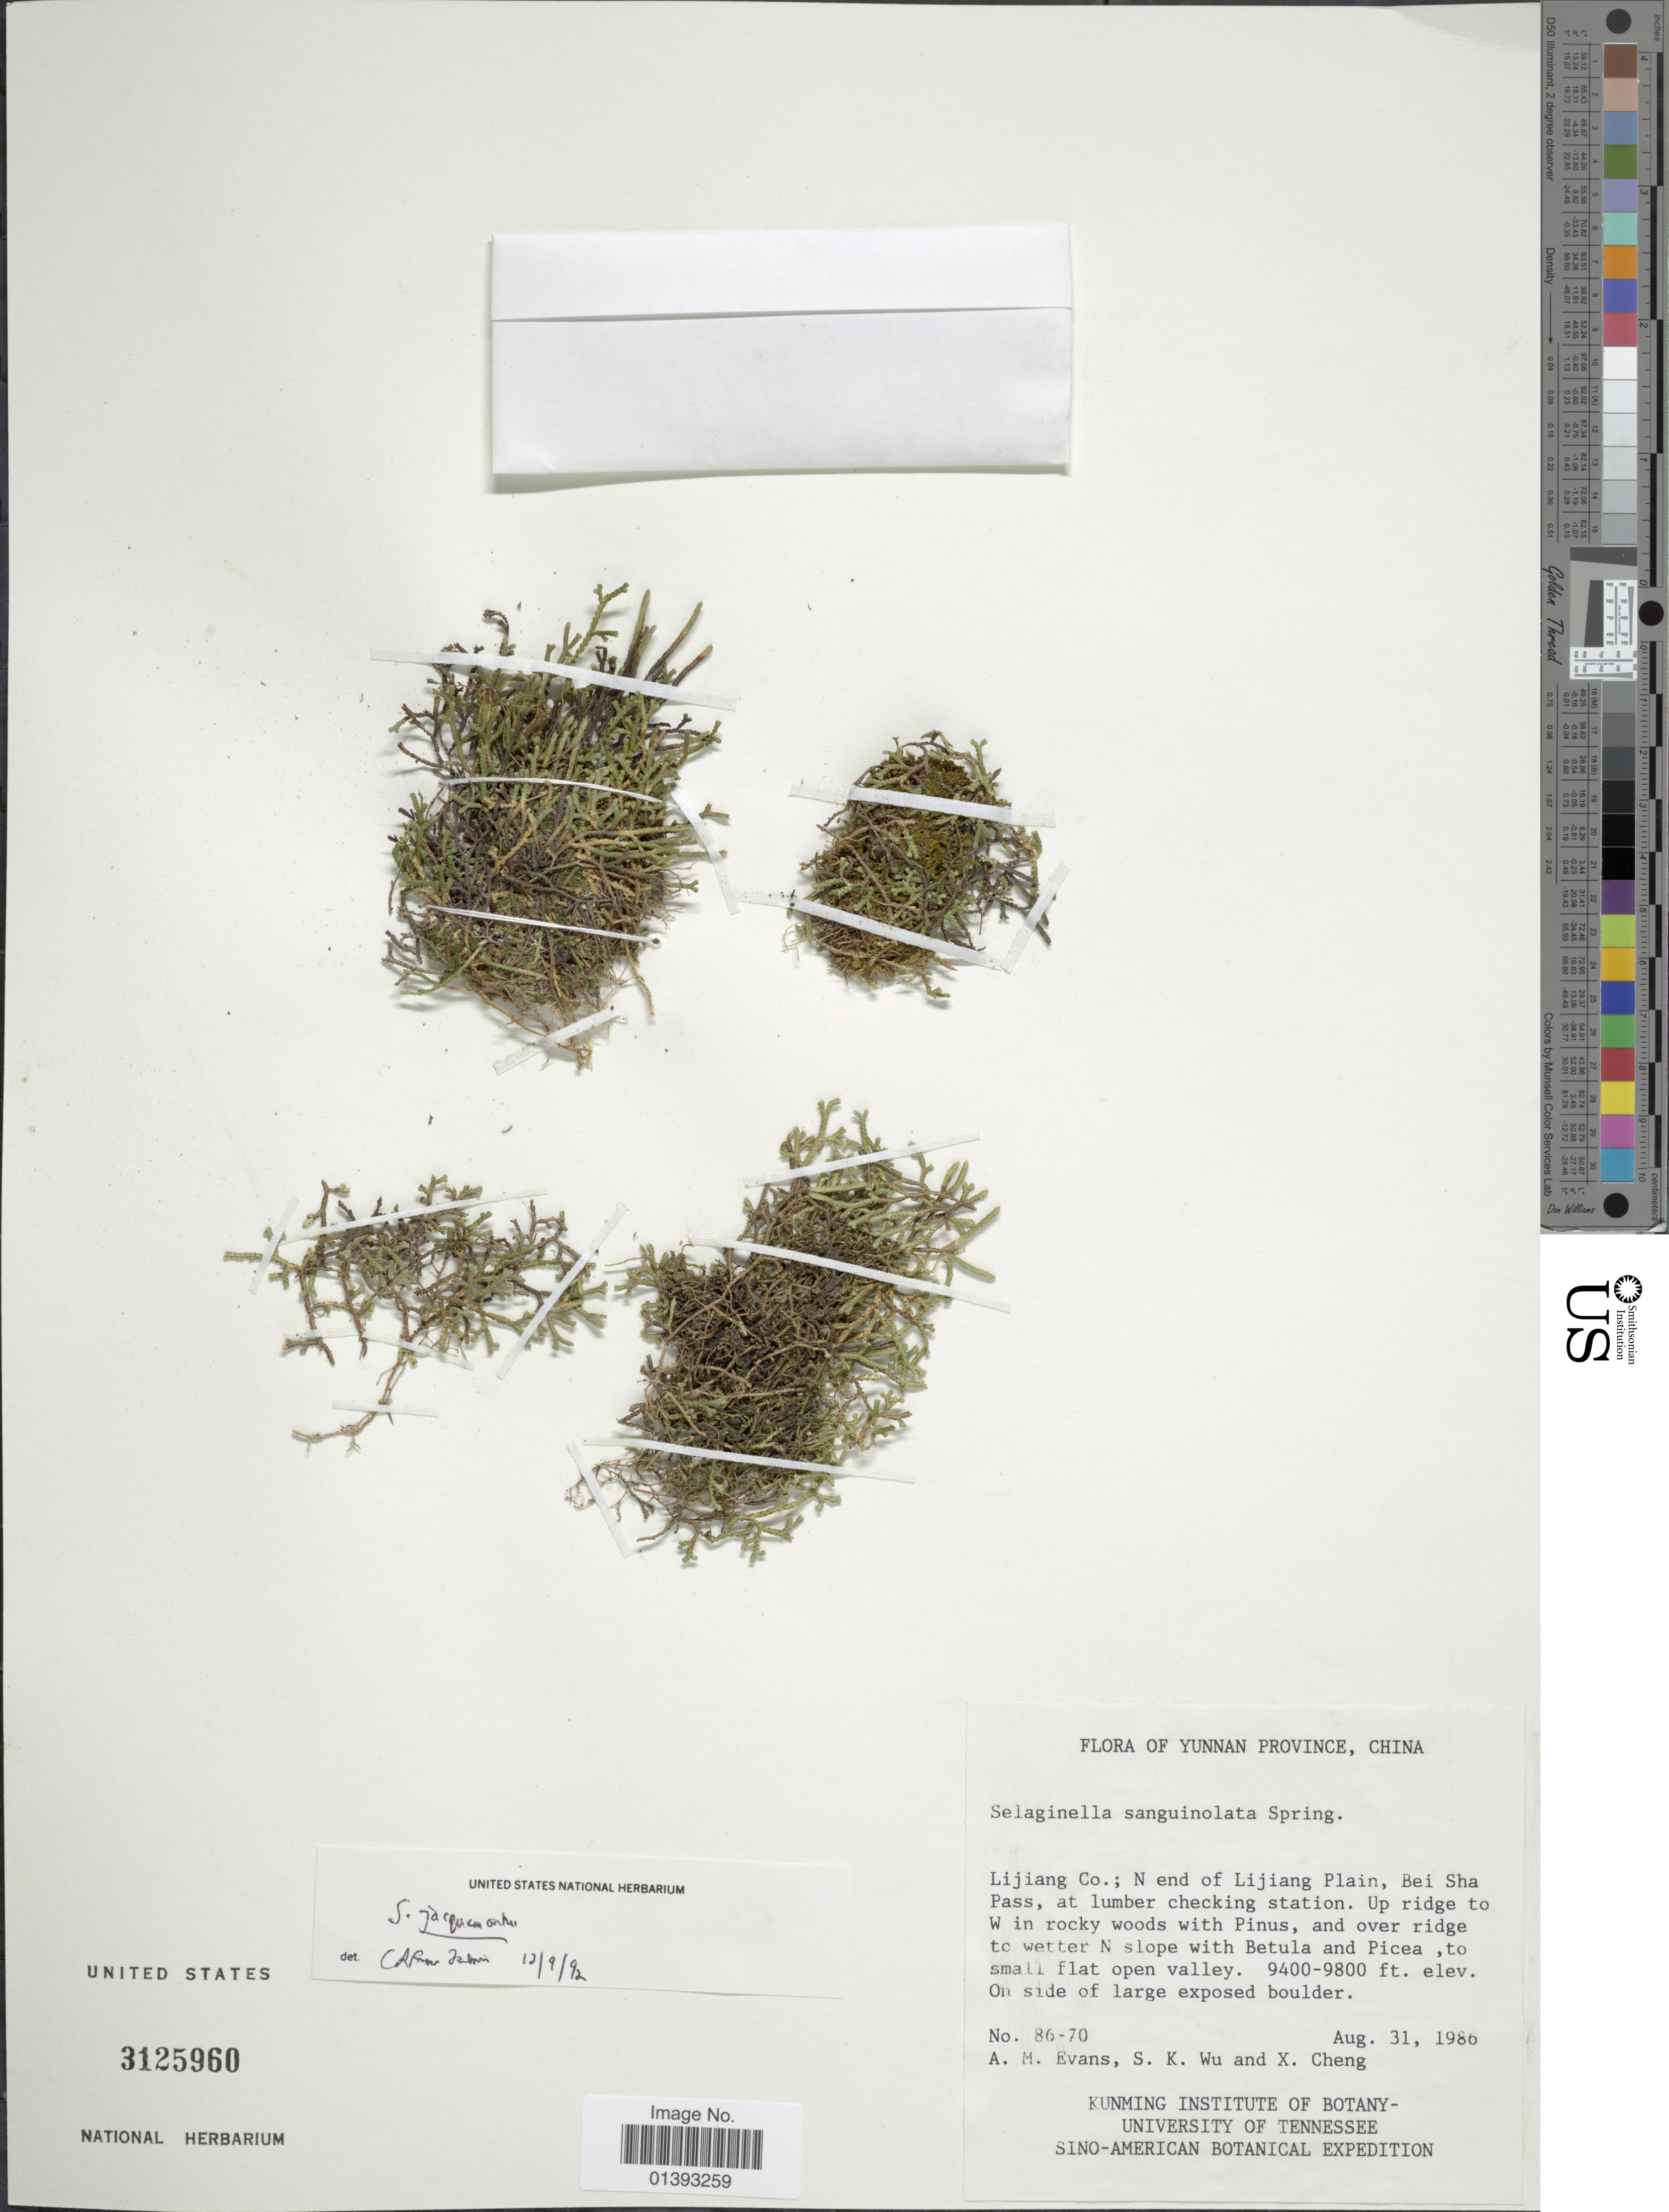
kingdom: Plantae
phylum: Tracheophyta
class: Lycopodiopsida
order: Selaginellales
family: Selaginellaceae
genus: Selaginella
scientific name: Selaginella sanguinolenta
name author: (L.) Spring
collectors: A. M. Evans, S. K. Wu & X. Cheng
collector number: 86-70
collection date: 1986-08-31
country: China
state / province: Yunnan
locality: Lijiang Co.; N end of Lijiang Plain, Bei Sha Pass, at lumber checking station, up ridge to W in rocky woods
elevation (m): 2865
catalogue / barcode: US 3125960